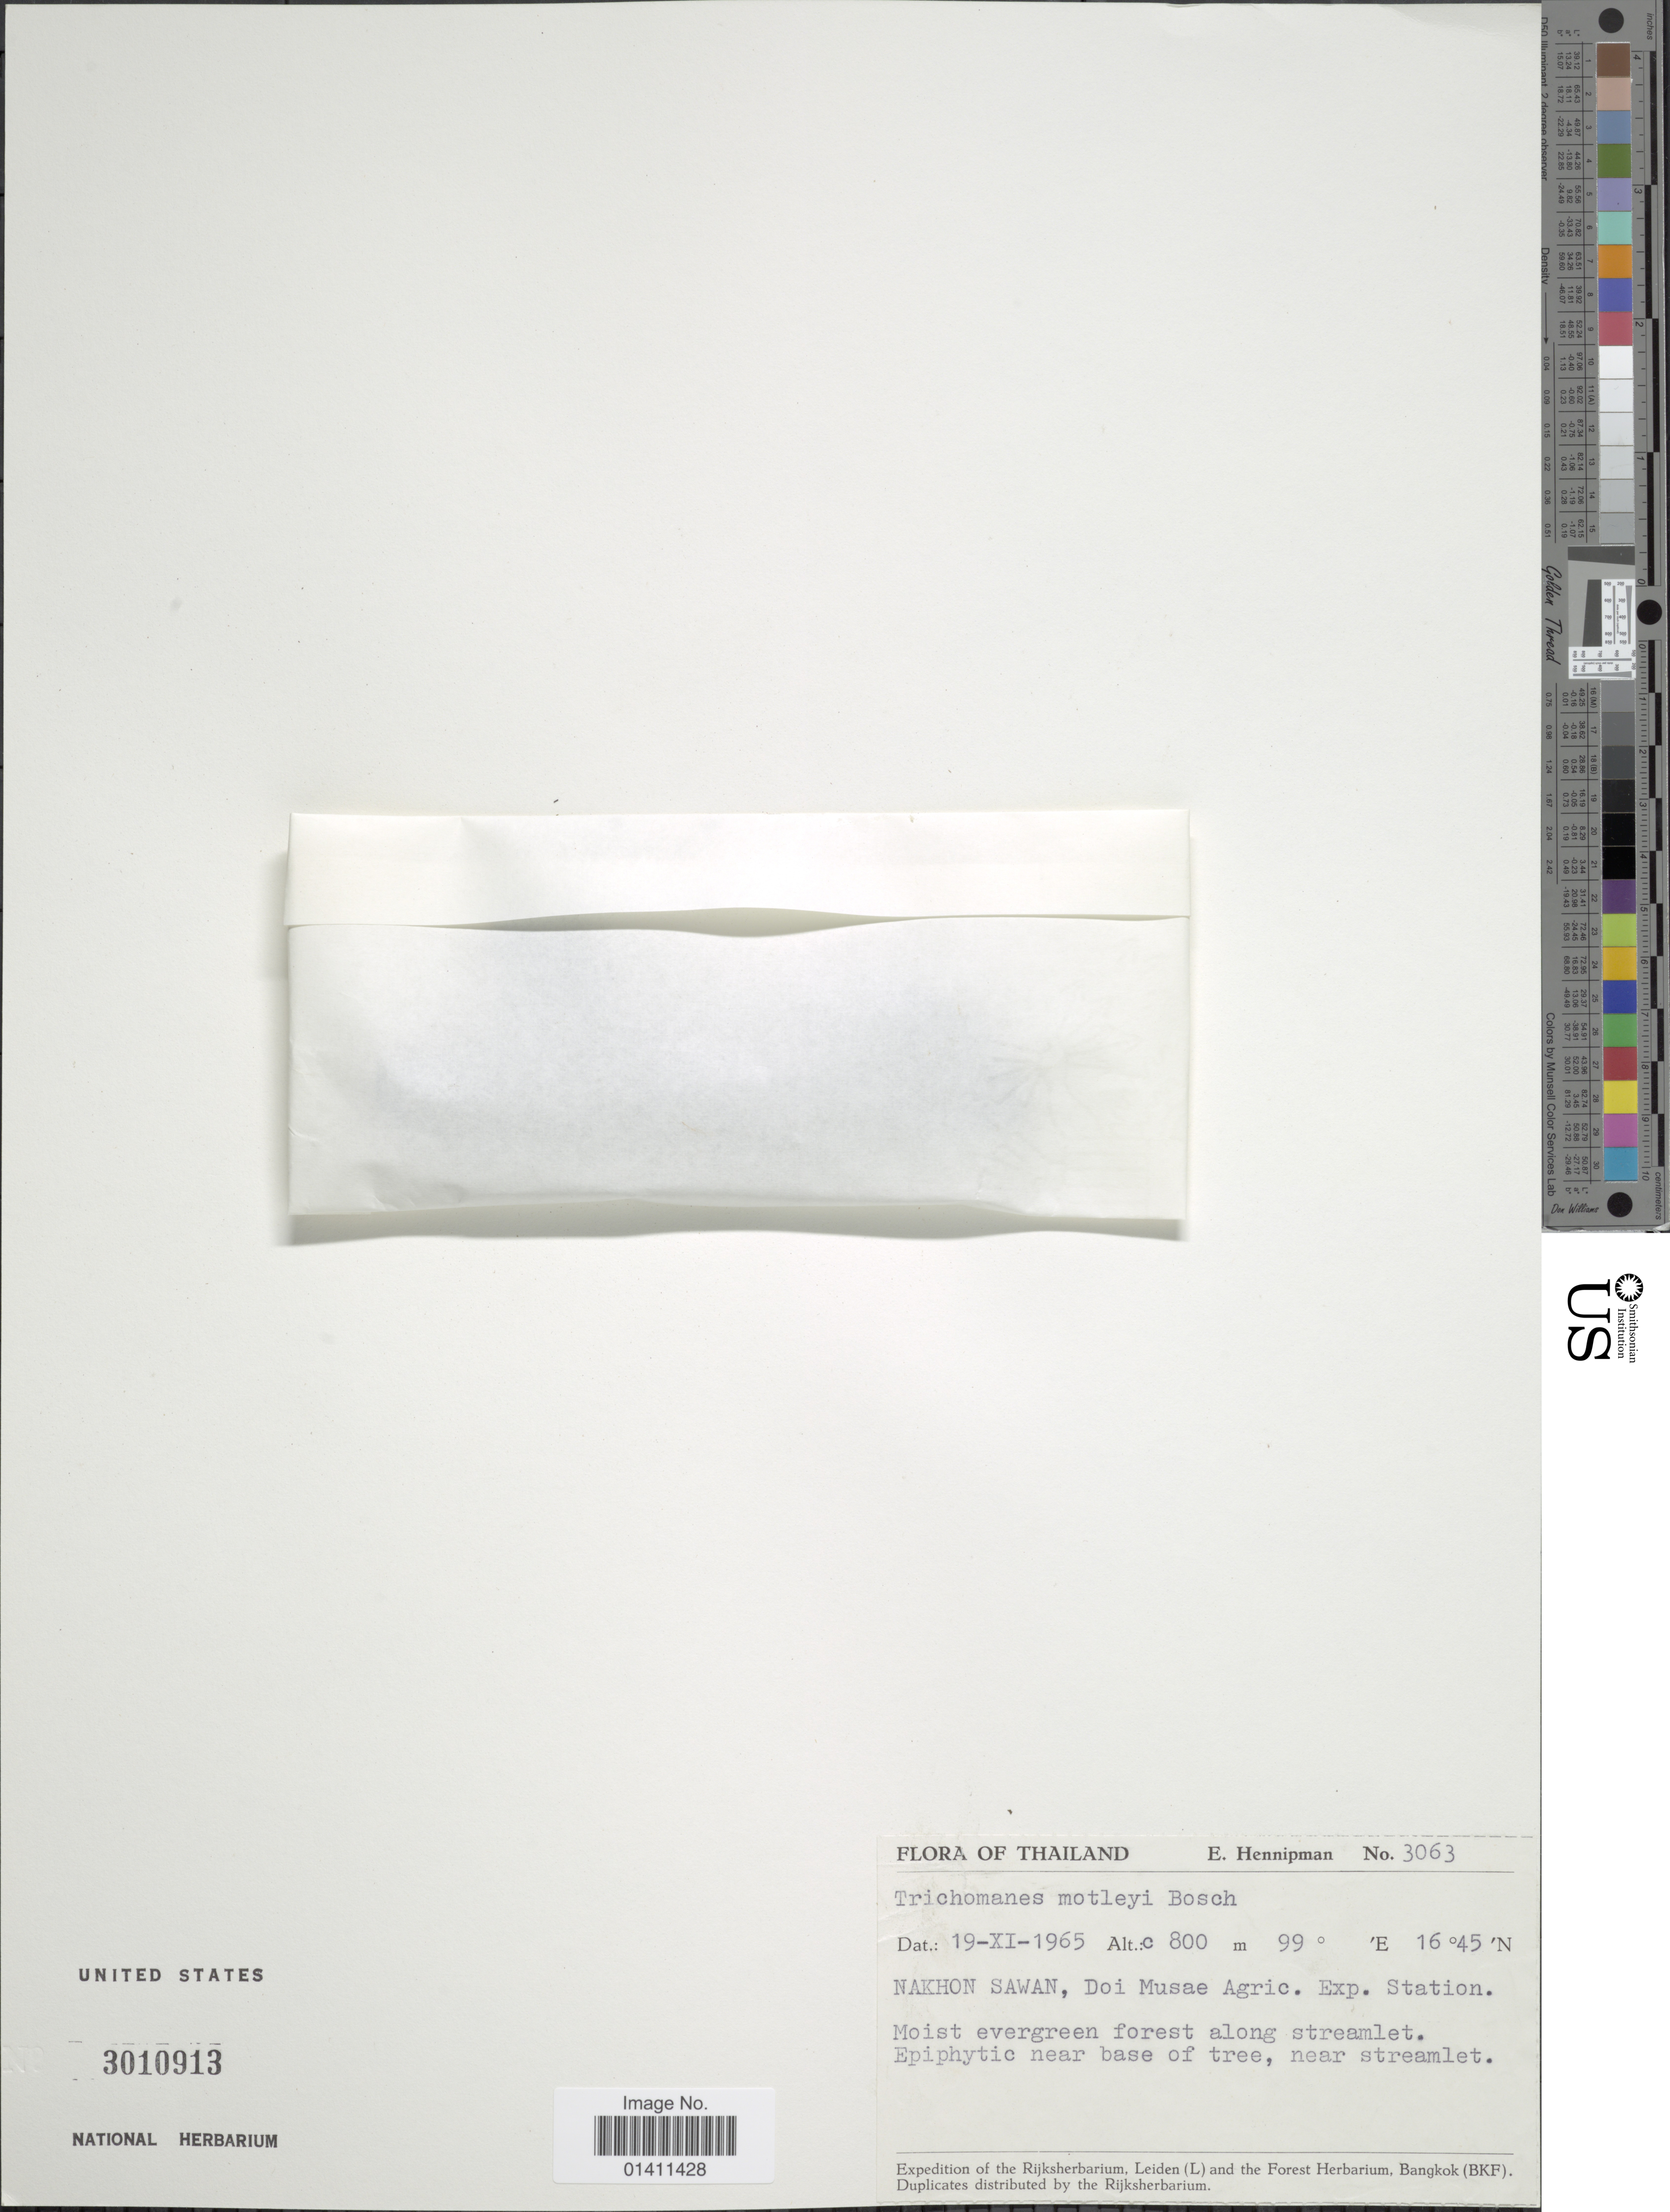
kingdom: Plantae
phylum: Tracheophyta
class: Polypodiopsida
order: Hymenophyllales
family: Hymenophyllaceae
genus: Didymoglossum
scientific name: Didymoglossum motleyi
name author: (Bosch) Ebihara & K. Iwats.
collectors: E. Hennipman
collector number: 3063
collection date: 1965-11-19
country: Thailand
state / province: Nakhon Sawan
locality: Doi Musae Agric. Exp. Station.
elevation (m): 800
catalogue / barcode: US 3010913